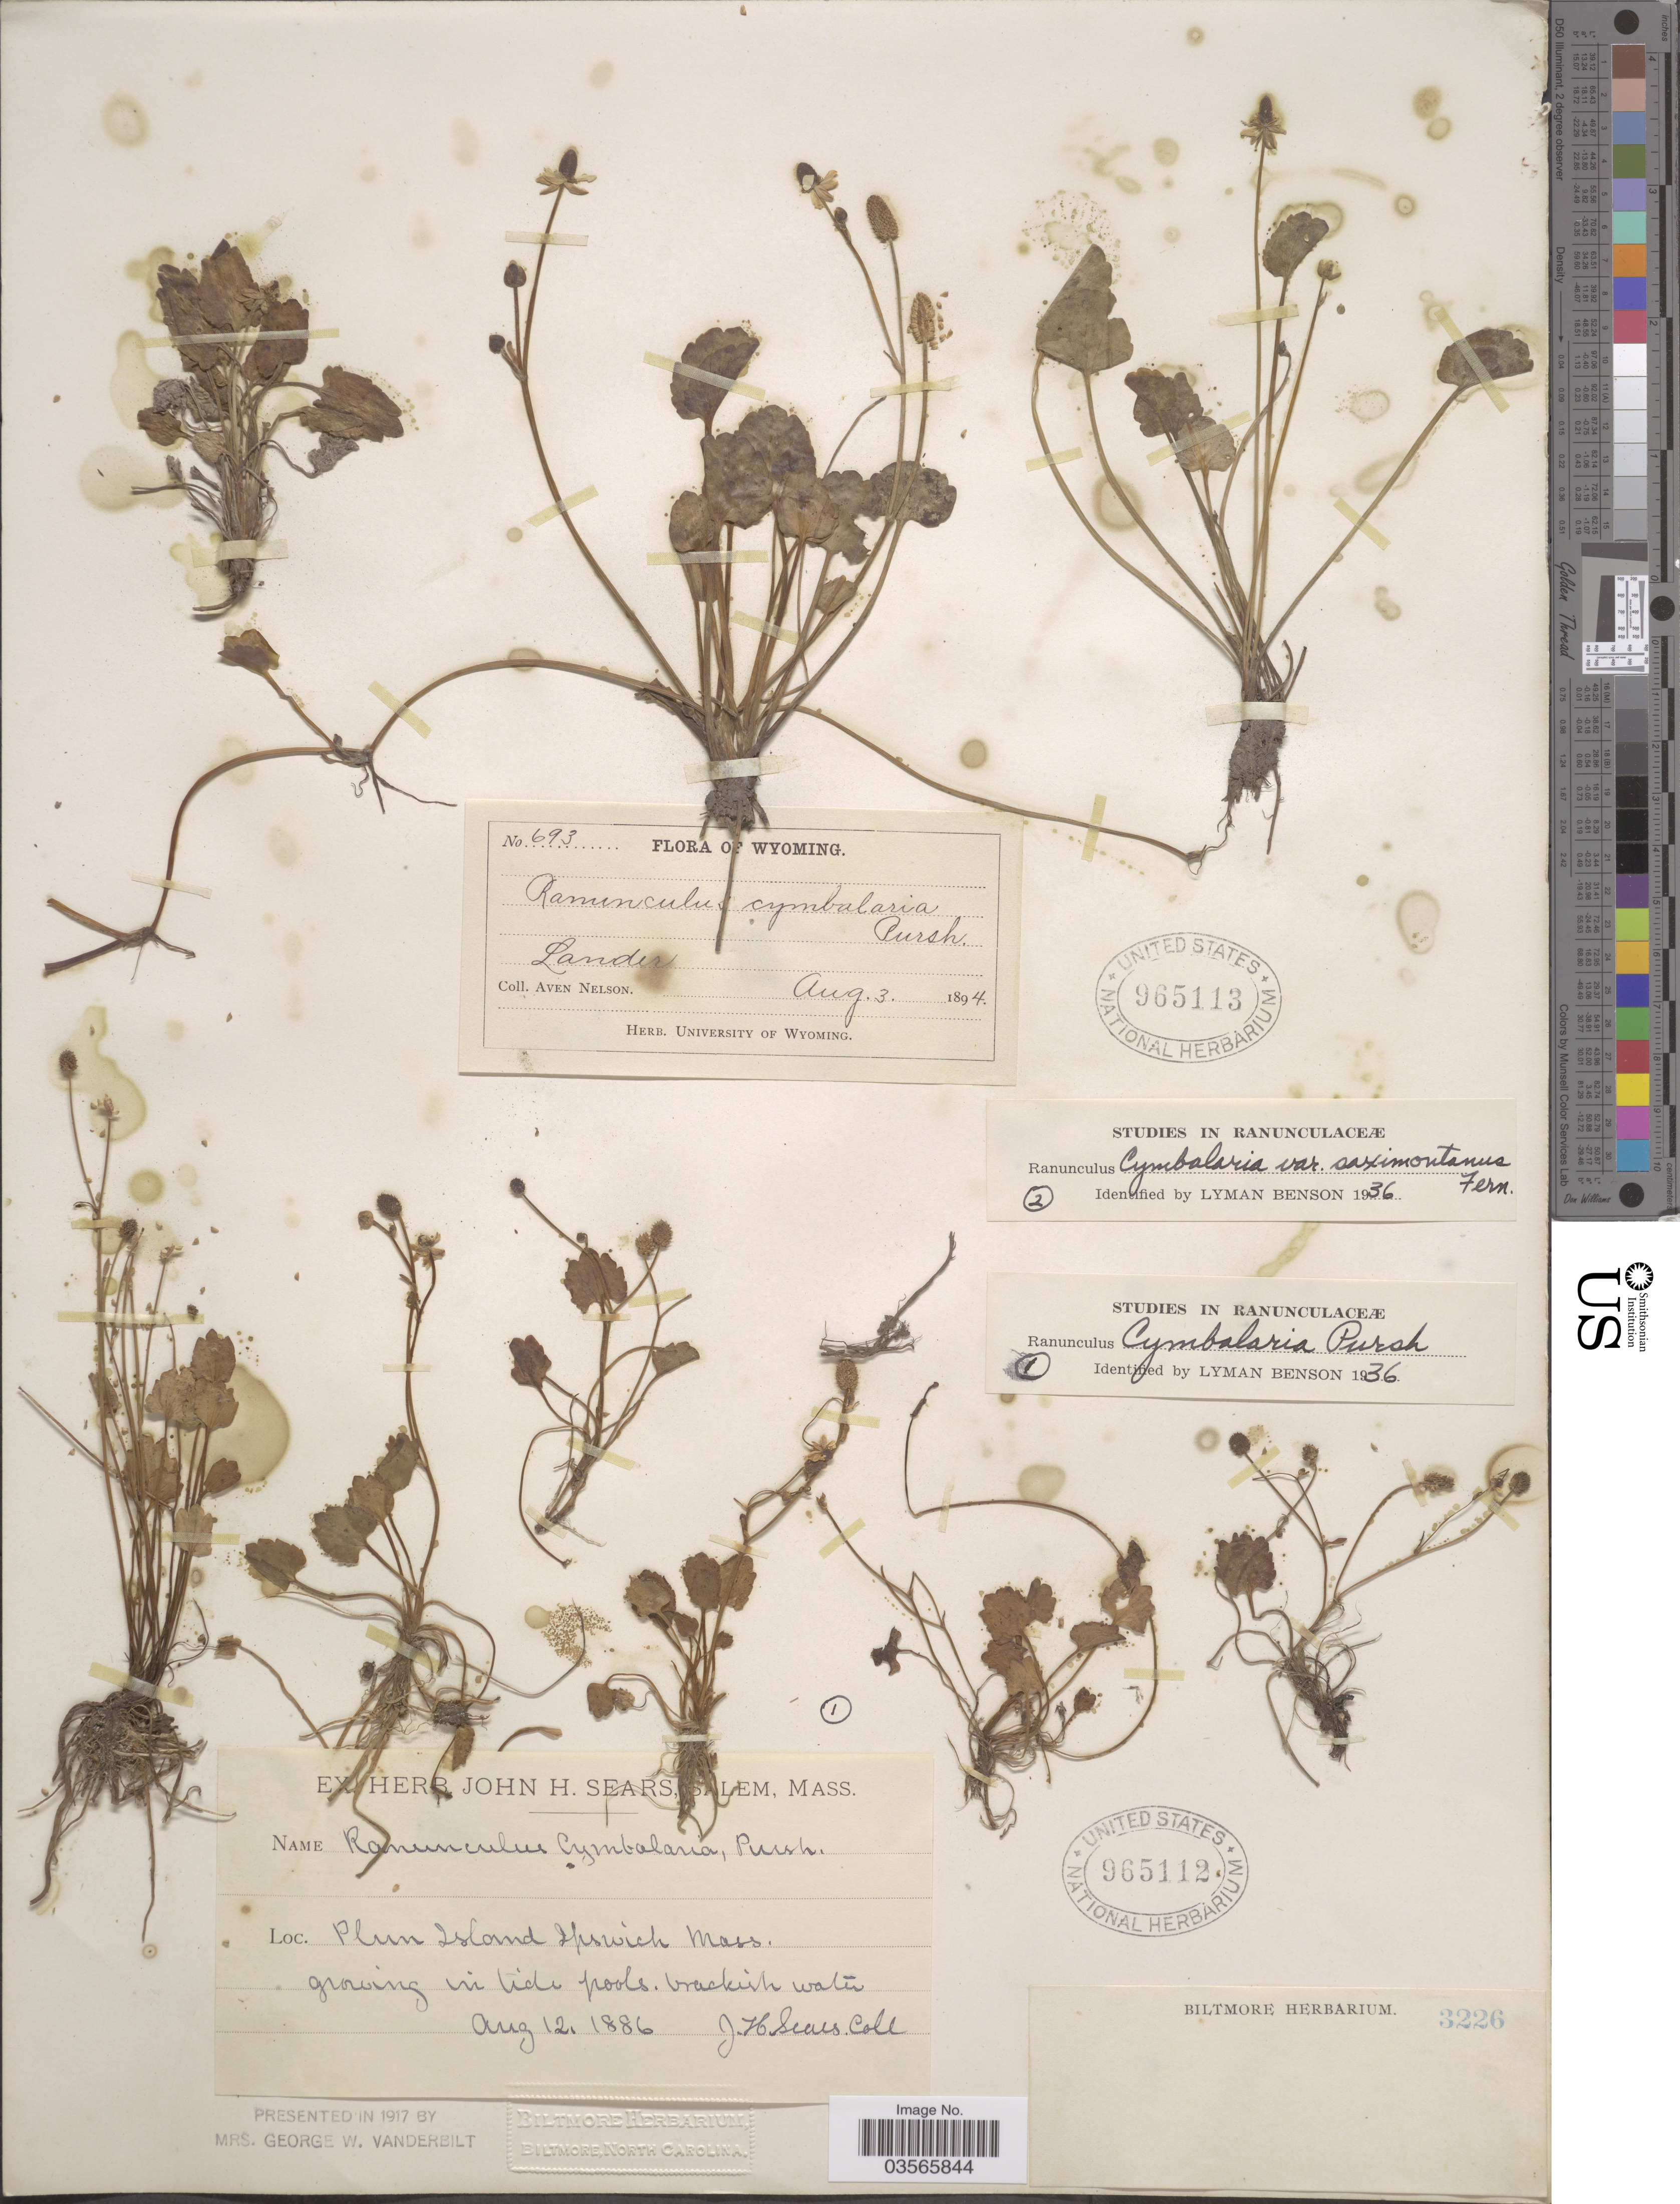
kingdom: Plantae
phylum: Tracheophyta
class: Magnoliopsida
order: Ranunculales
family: Ranunculaceae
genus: Halerpestes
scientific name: Halerpestes cymbalaria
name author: (Pursh) Greene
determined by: Strong, M. T., (US), Smithsonian Institution - National Museum of Natural History (UNITED STATES)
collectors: A. Nelson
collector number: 693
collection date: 1894-08-03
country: United States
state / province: Wyoming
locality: Lander.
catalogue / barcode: US 965113-2